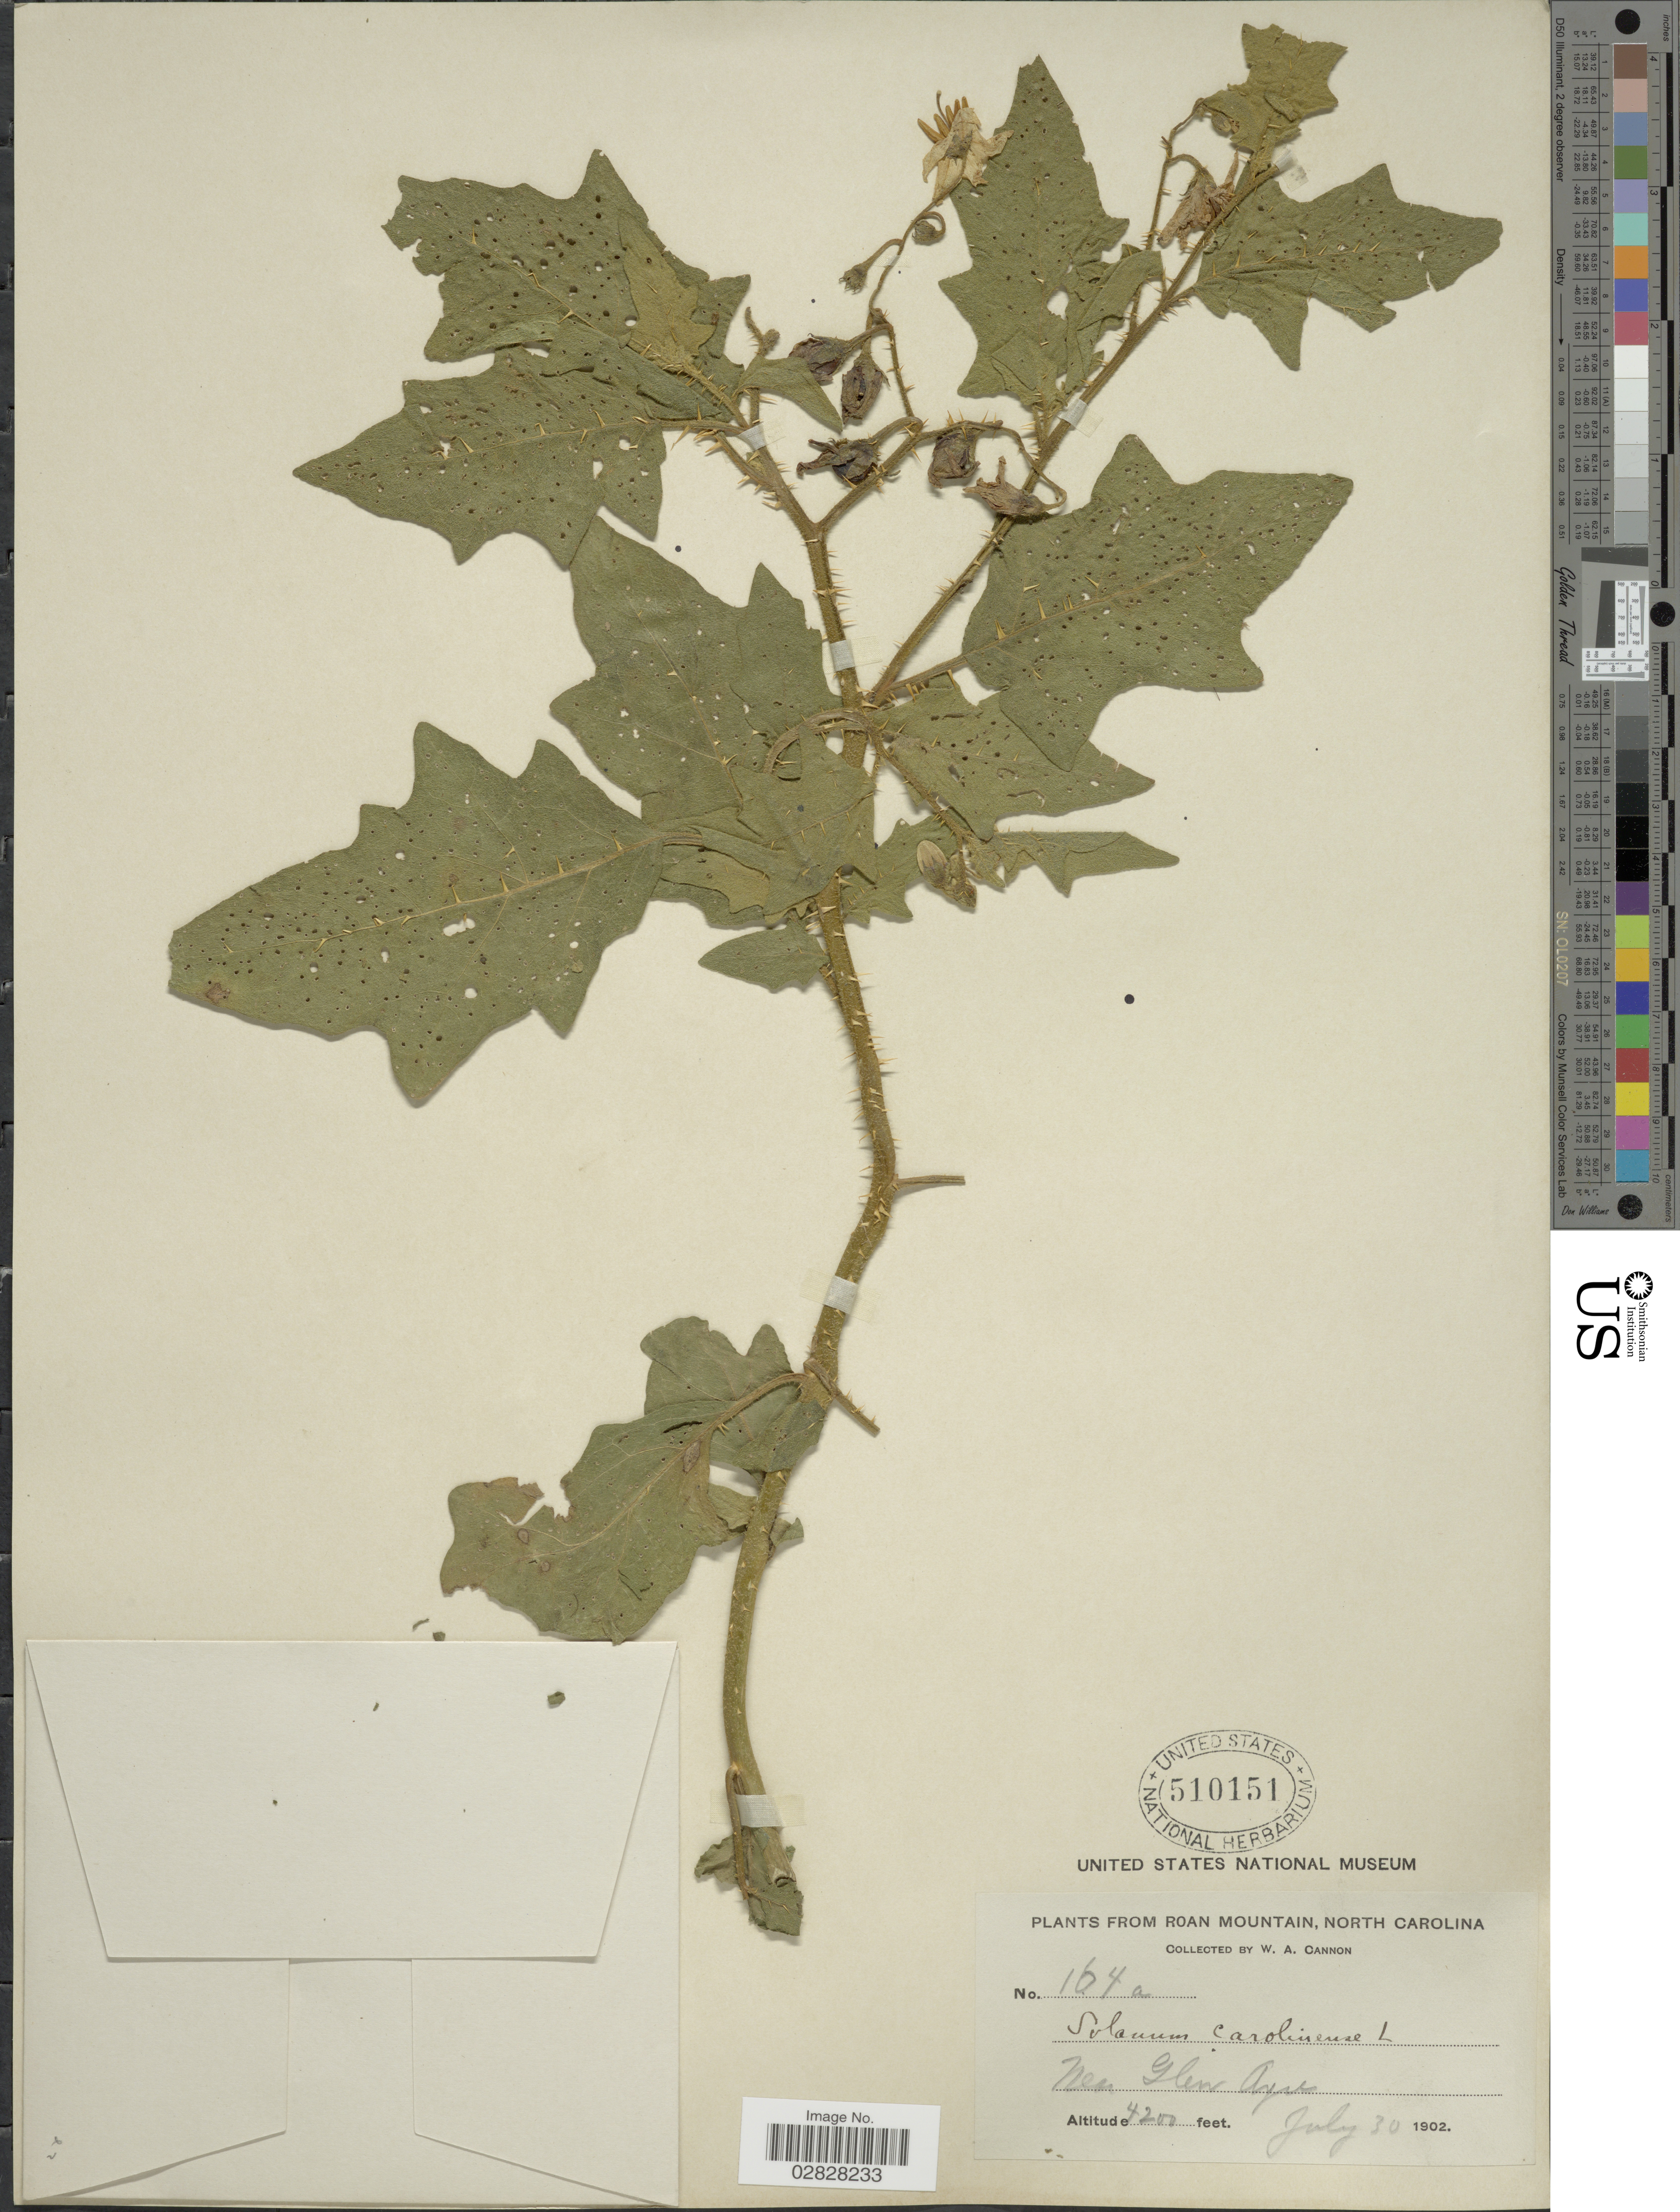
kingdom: Plantae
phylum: Tracheophyta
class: Magnoliopsida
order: Solanales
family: Solanaceae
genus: Solanum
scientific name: Solanum carolinense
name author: L.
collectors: W. Cannon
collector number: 164a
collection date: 1902-07-30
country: United States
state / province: North Carolina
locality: Roan Mountain. Near Glen Ayre.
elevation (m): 1280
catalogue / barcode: US 510151